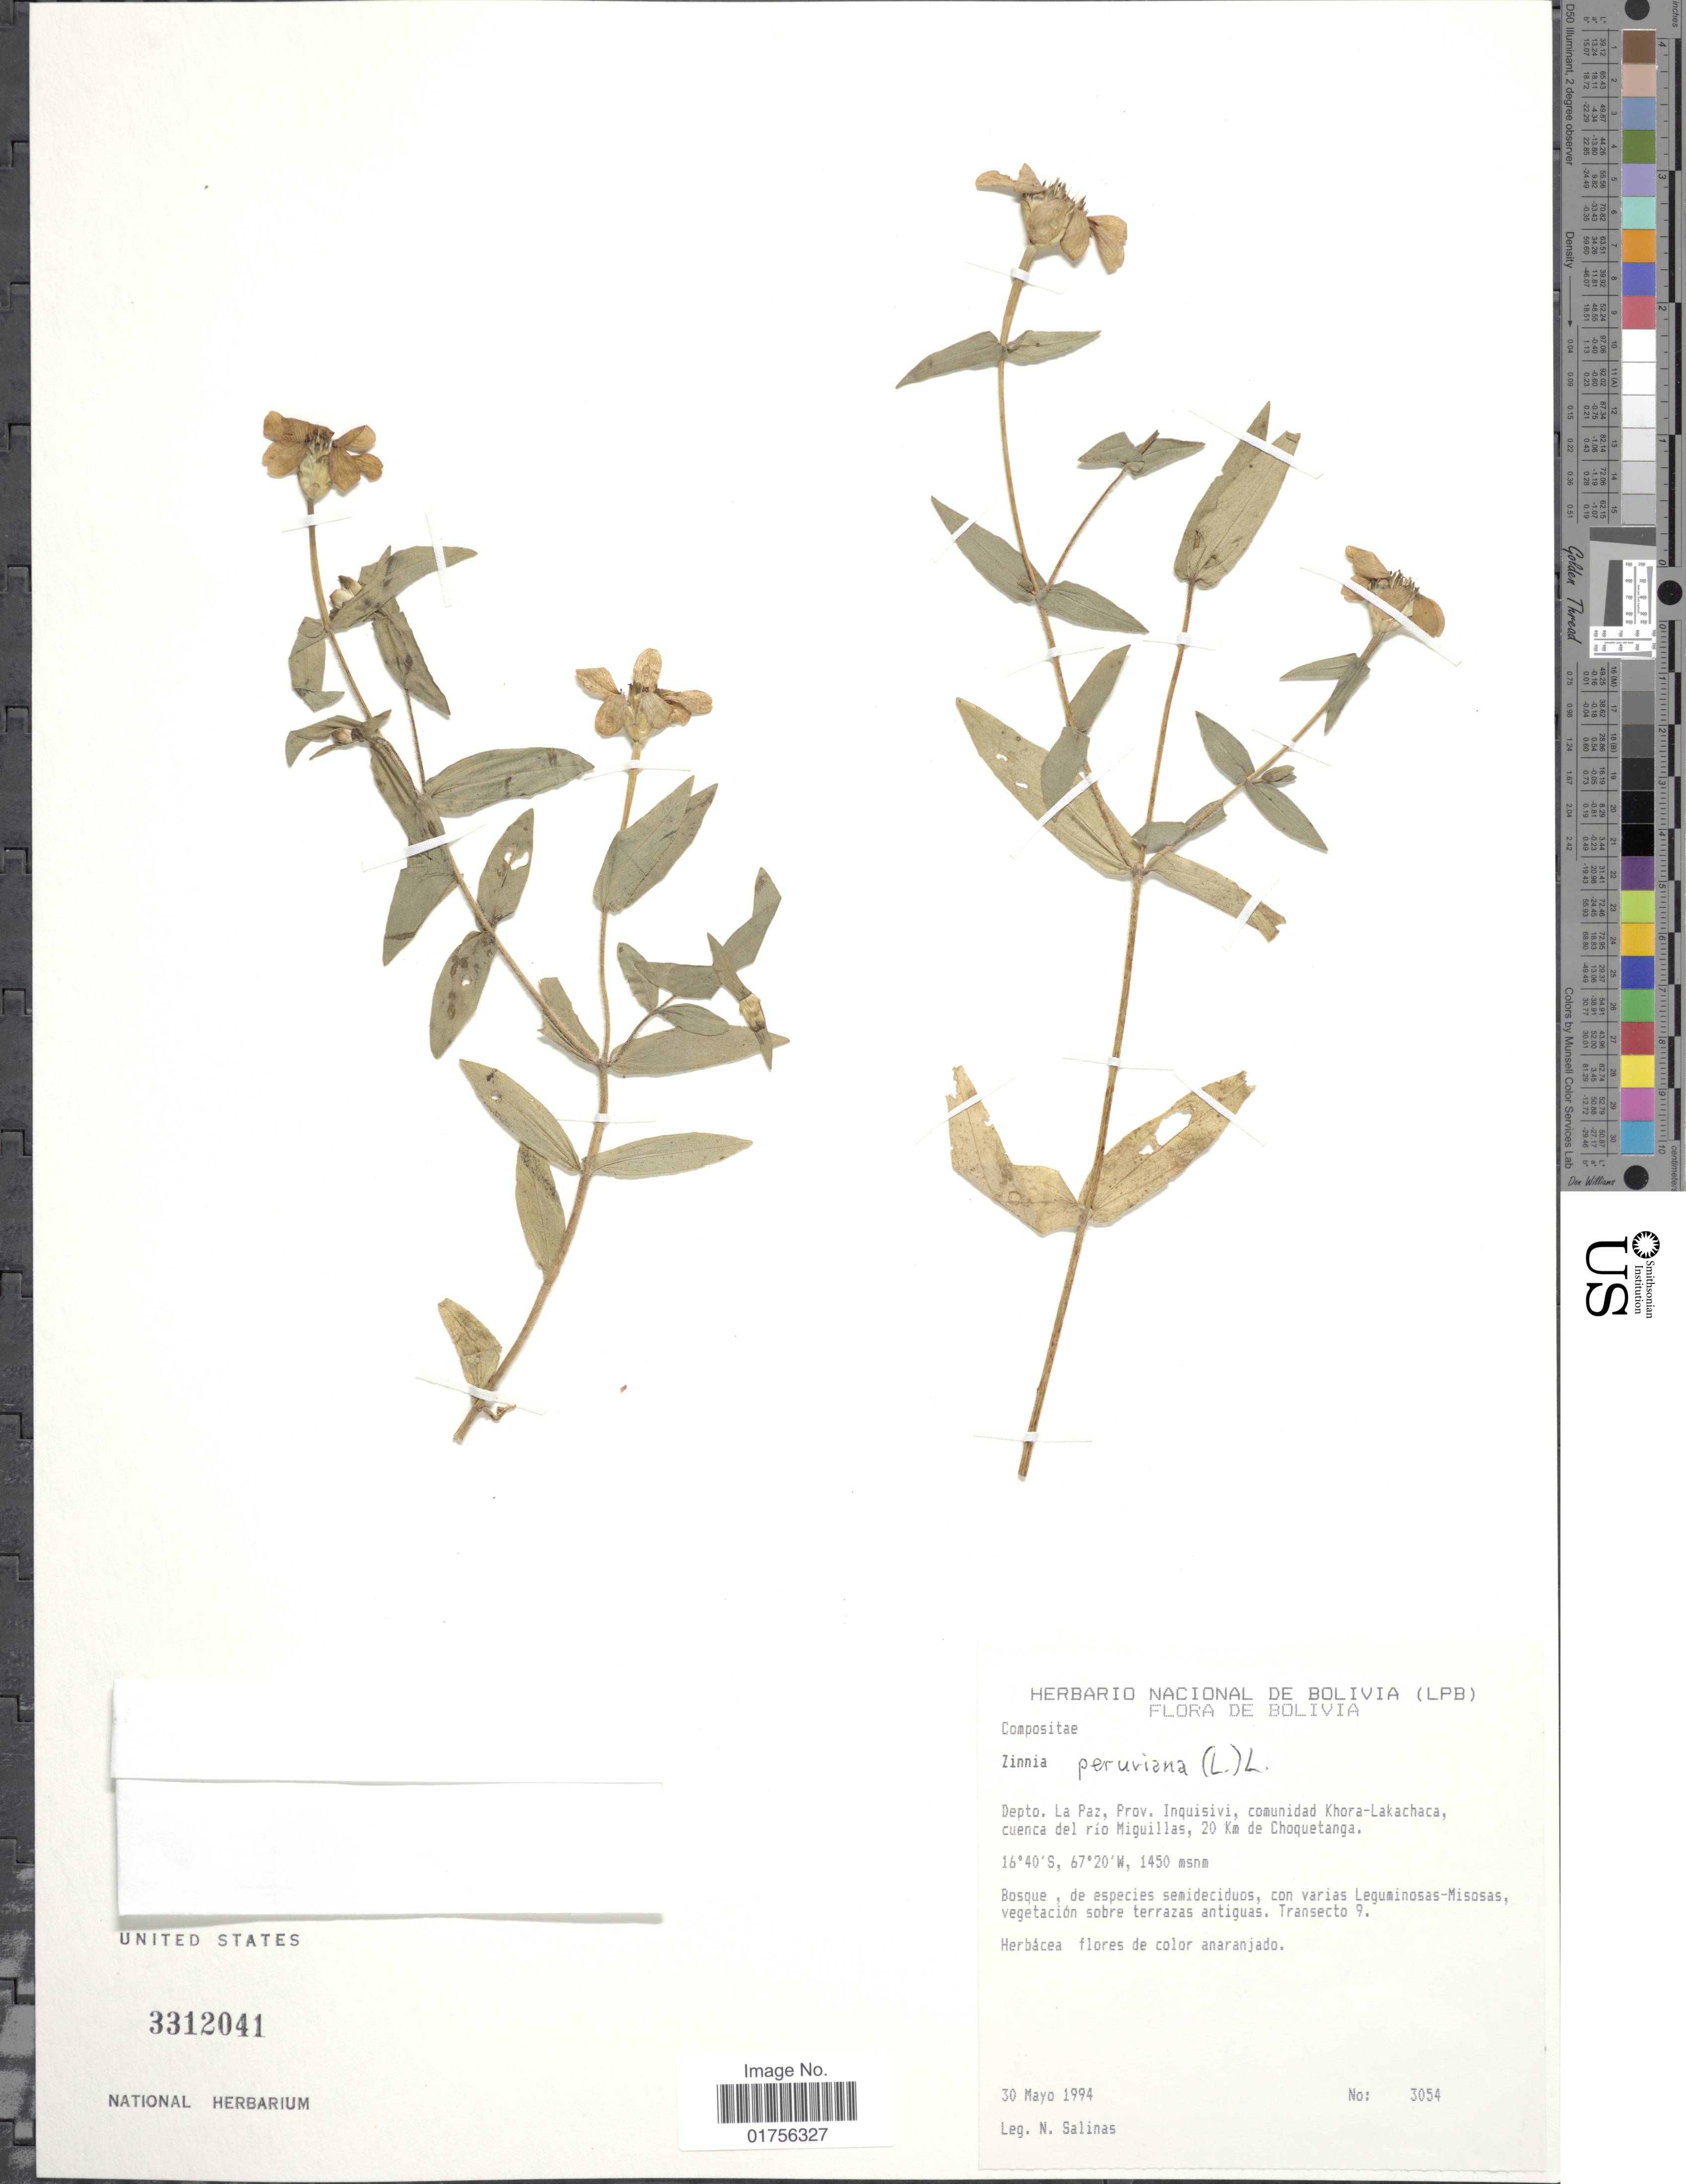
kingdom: Plantae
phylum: Tracheophyta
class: Magnoliopsida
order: Asterales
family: Asteraceae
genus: Zinnia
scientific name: Zinnia peruviana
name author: (L.) L.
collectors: N. Salinas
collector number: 3054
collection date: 1994-05-30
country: Bolivia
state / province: La Paz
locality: Depto. La Paz, Prov. Inquisivi, comunidad Khora-Lakachaca, cuenca del rio Miguillas, 20 km de Choquetanga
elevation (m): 1450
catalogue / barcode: US 3312041